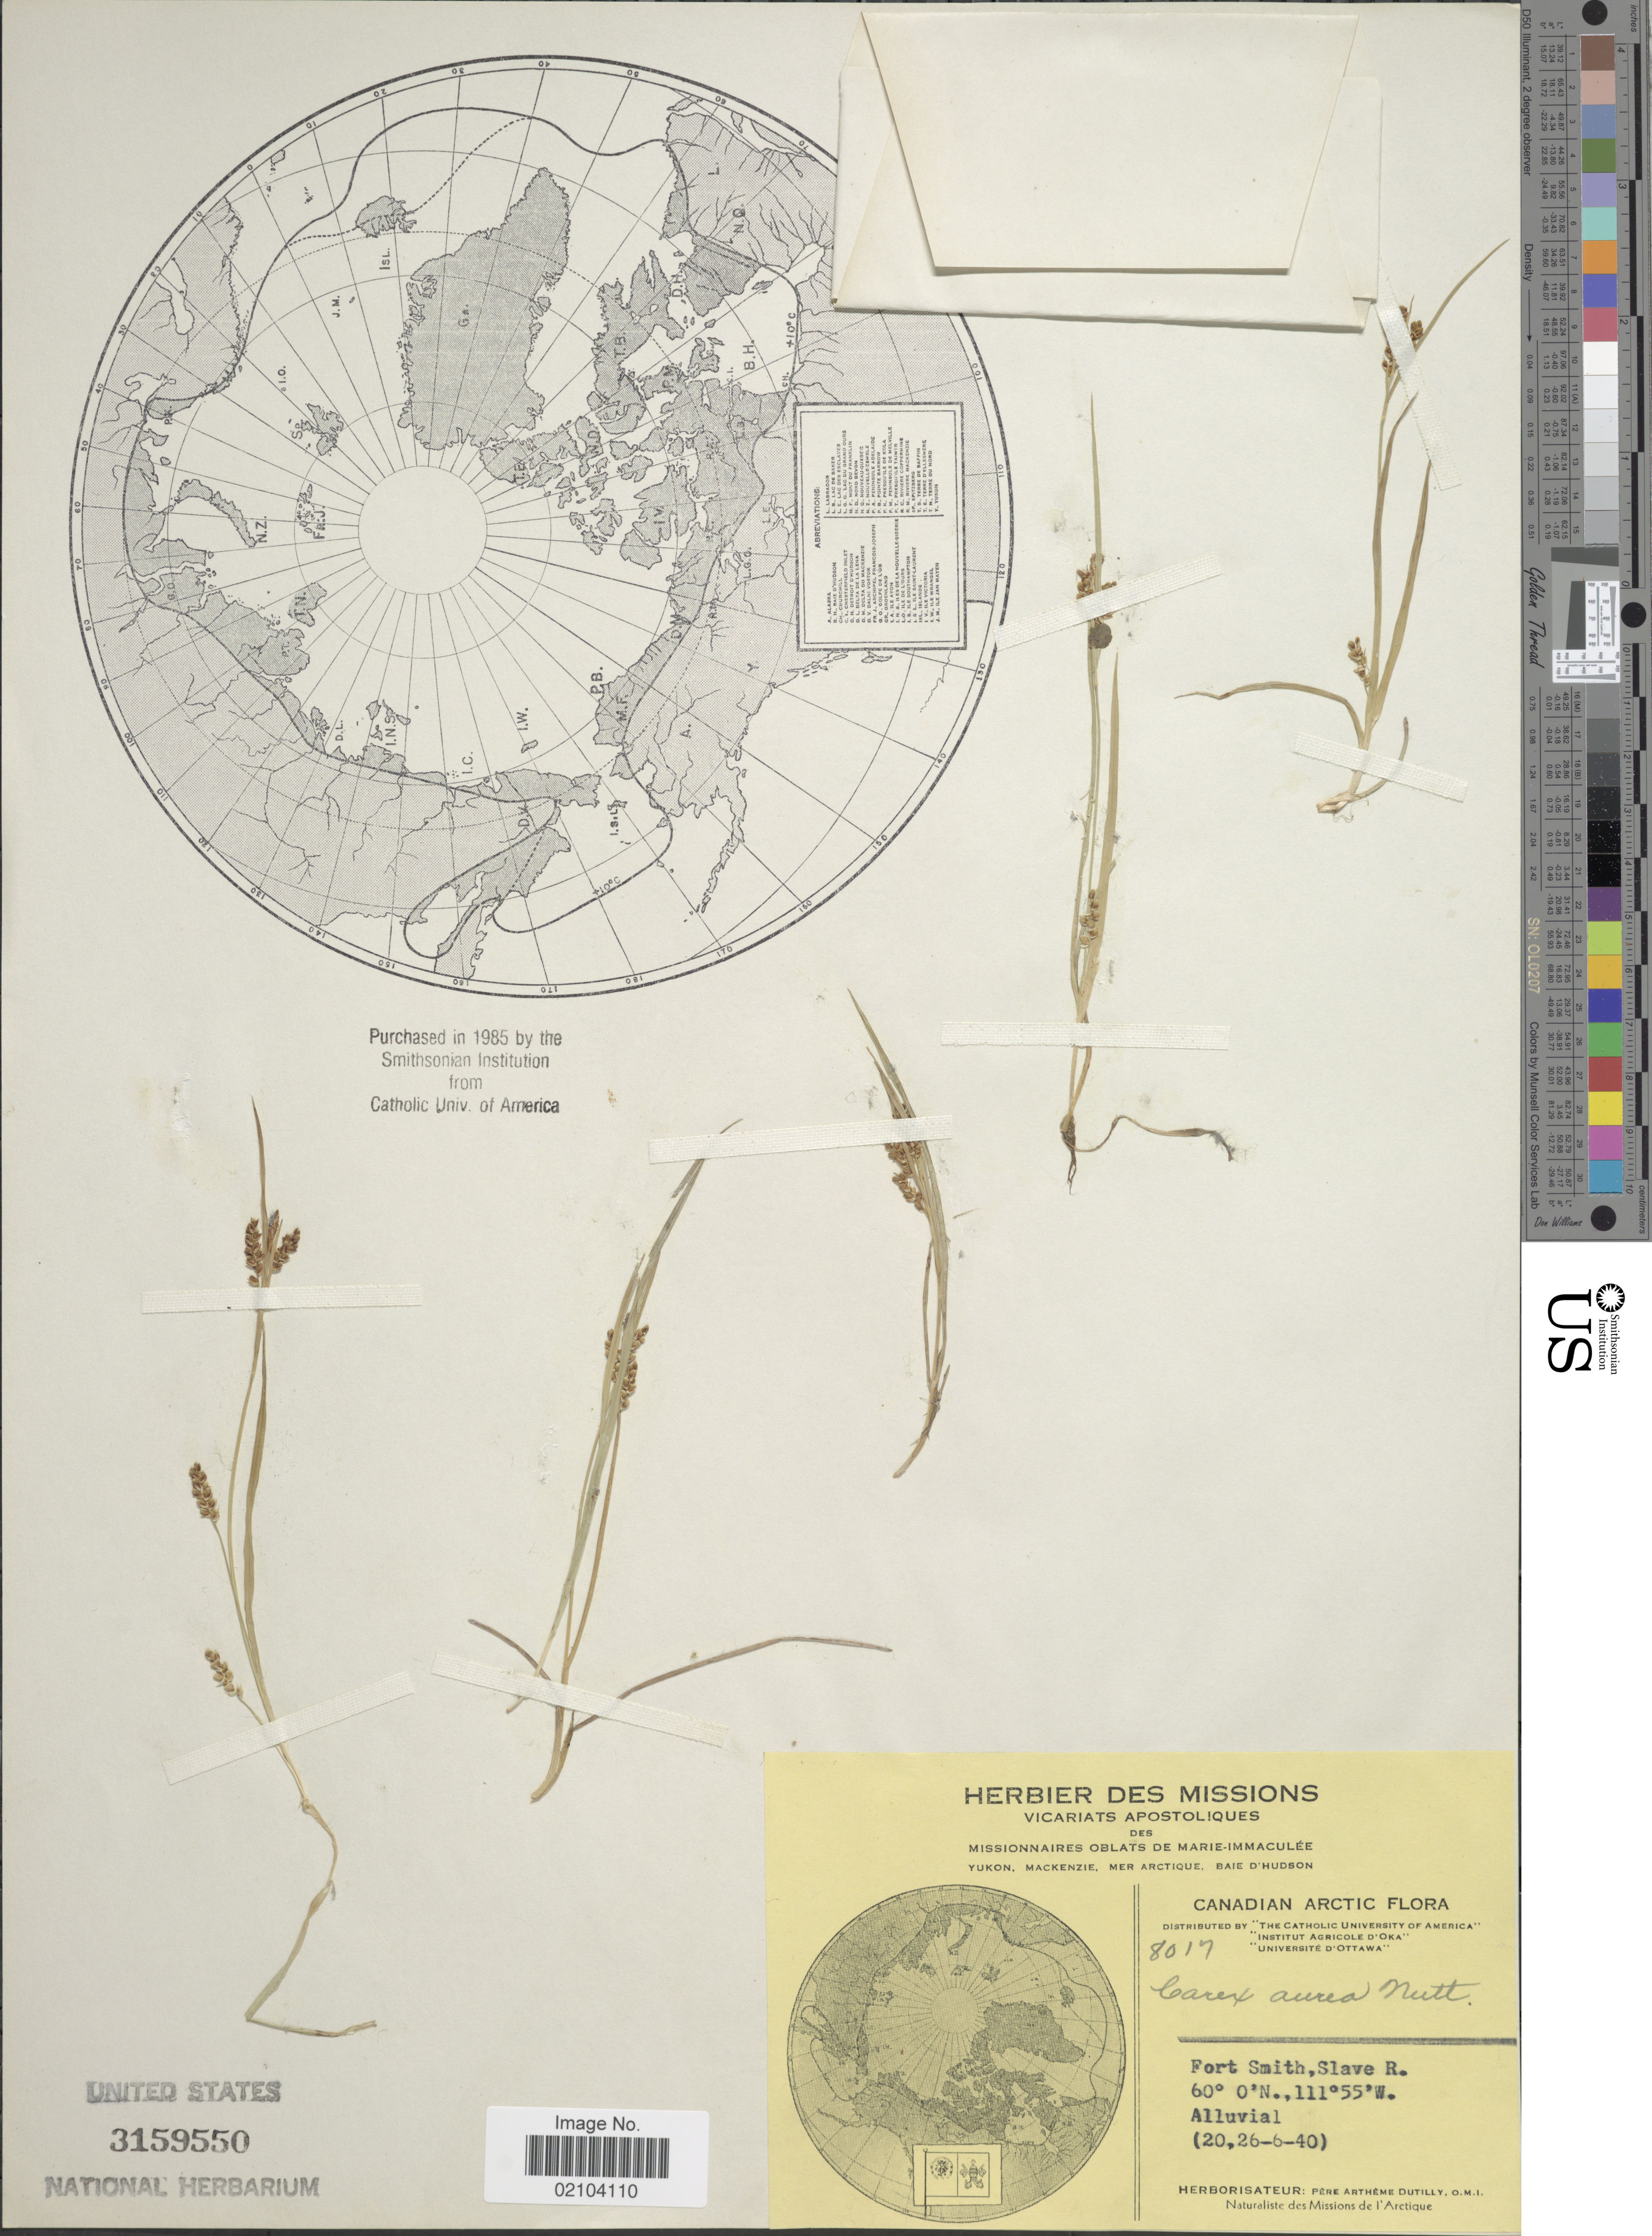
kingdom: Plantae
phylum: Tracheophyta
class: Liliopsida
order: Poales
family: Cyperaceae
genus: Carex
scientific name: Carex aurea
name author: Nutt.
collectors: P. Dutilly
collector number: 8017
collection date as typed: Transcribed d/m/y: 20/6/40 to 26/6/40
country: Canada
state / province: Northwest Territories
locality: Canadian Arctic. Fort Smith, Slave R.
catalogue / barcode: US 3159550